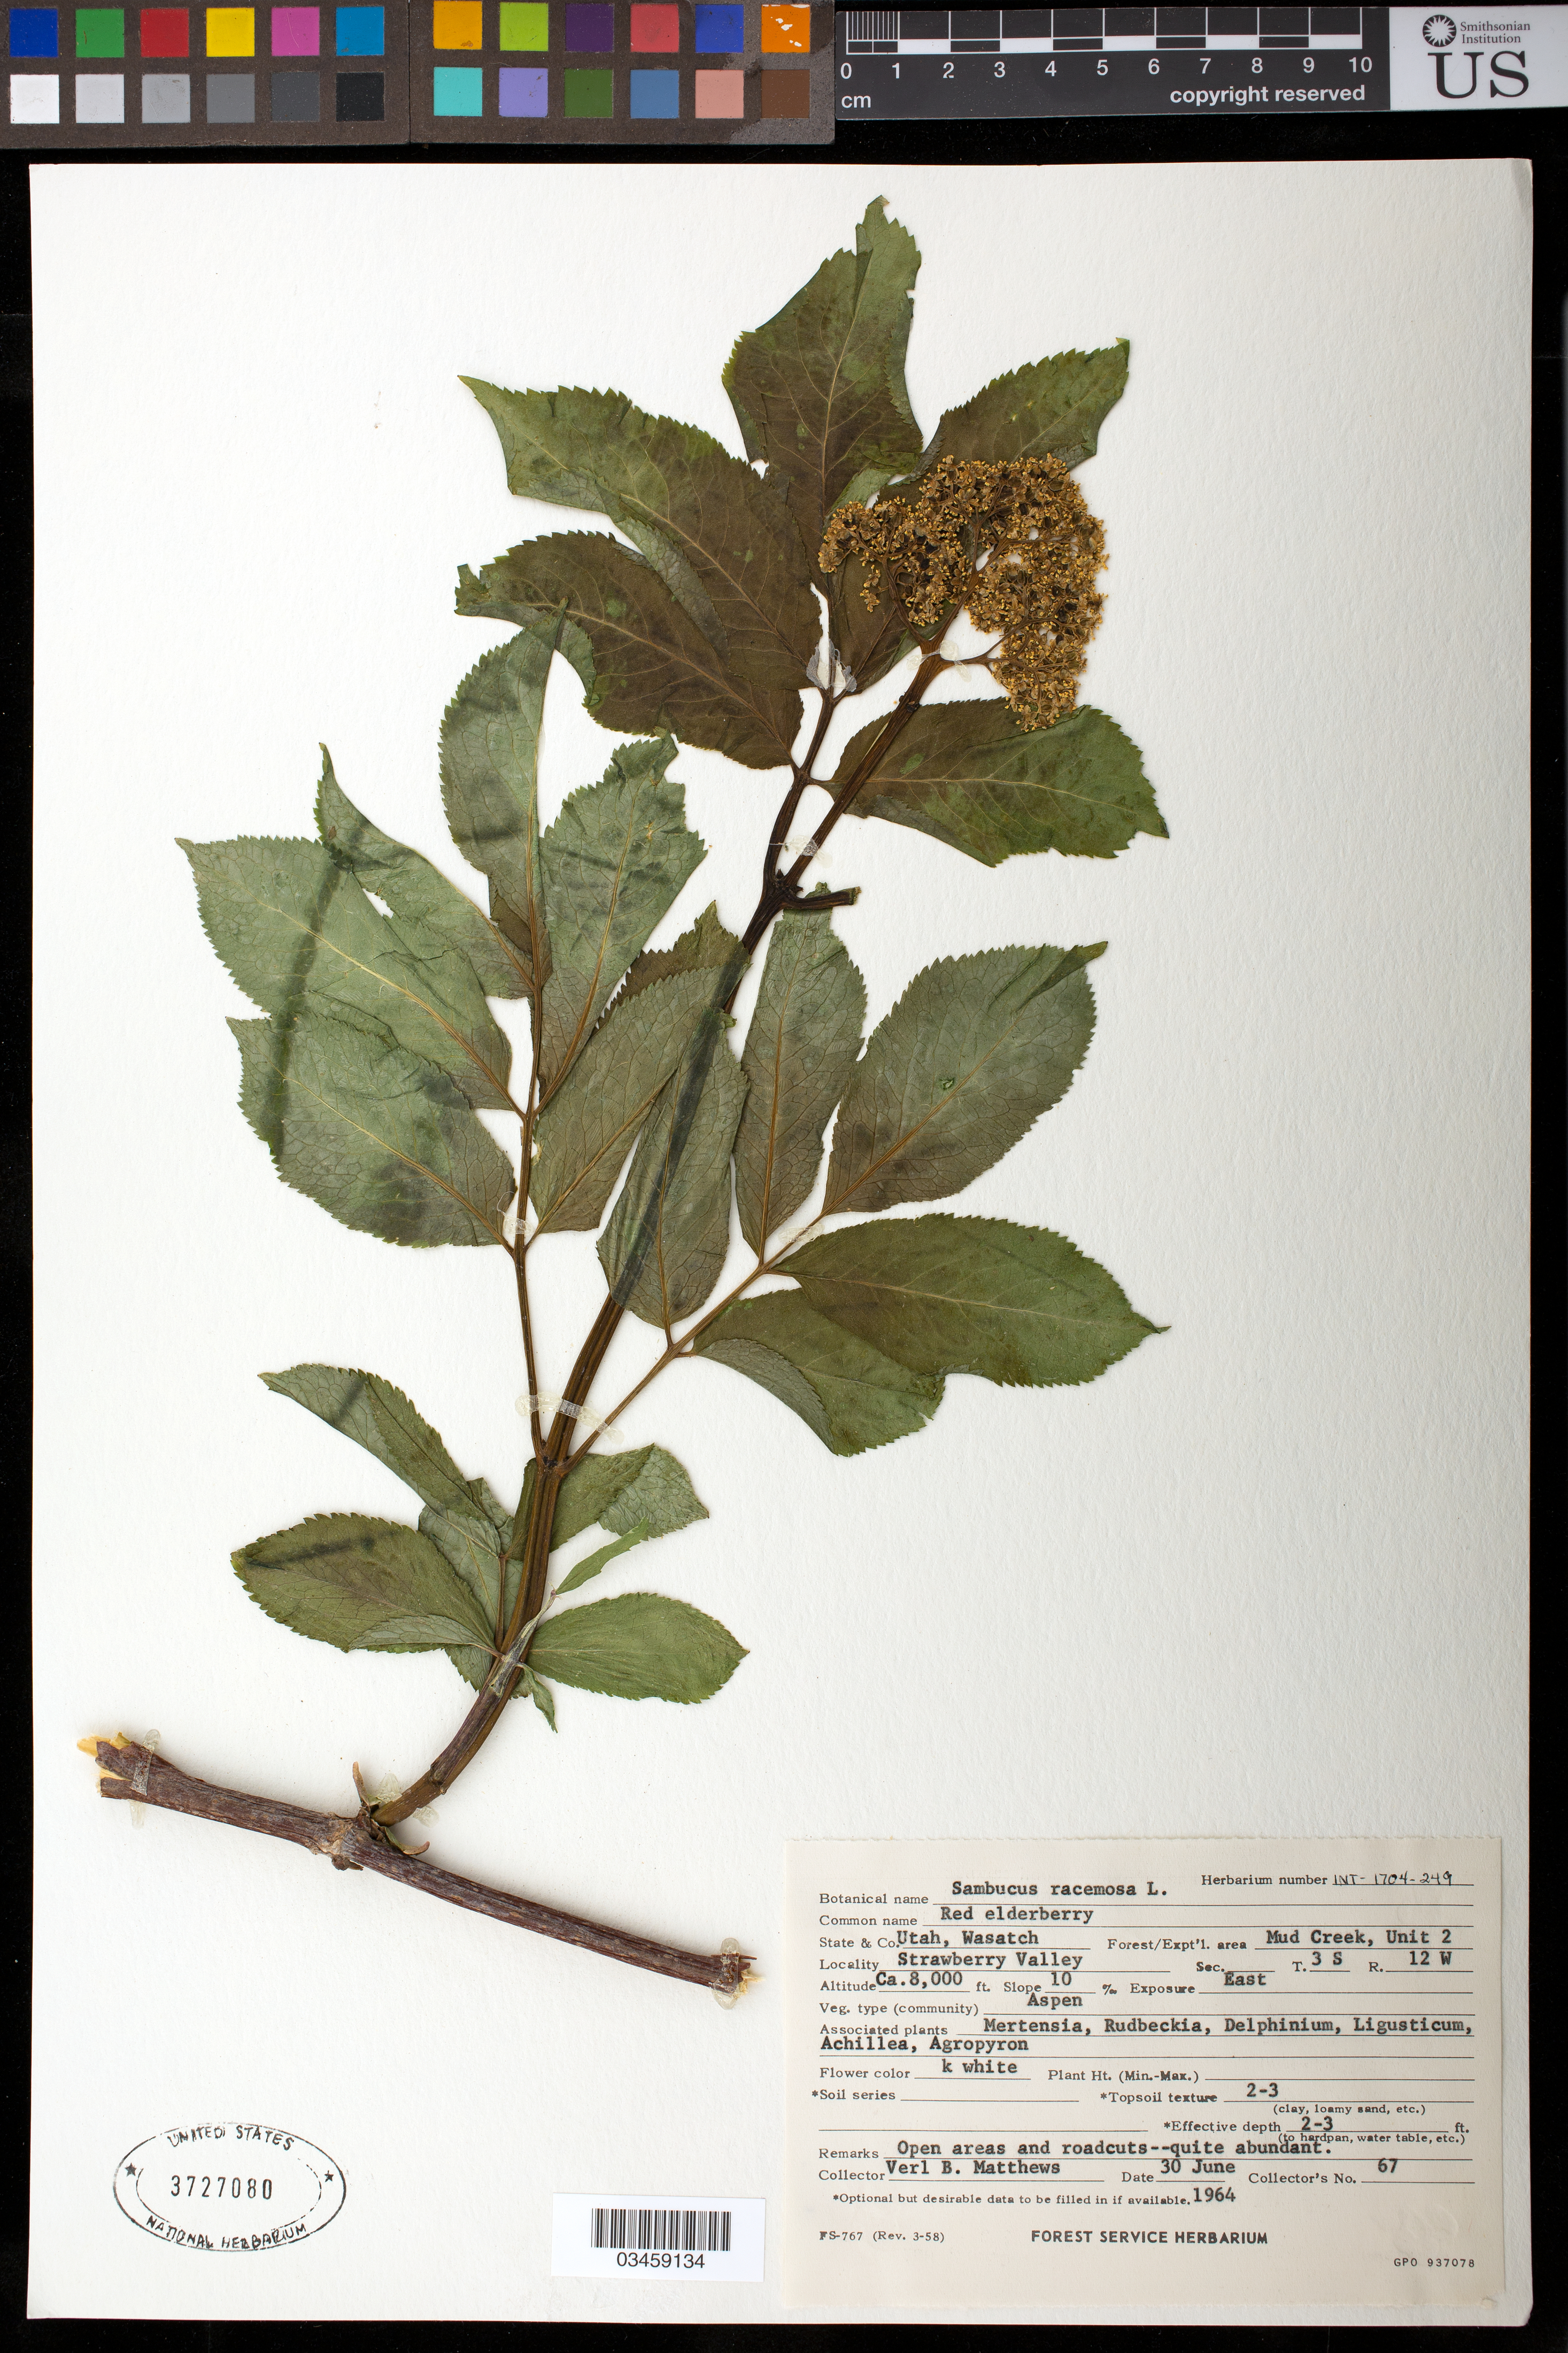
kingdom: Plantae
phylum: Tracheophyta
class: Magnoliopsida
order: Dipsacales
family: Viburnaceae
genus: Sambucus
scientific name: Sambucus racemosa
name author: L.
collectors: V. Matthews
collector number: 67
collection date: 1964-06-30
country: United States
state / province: Utah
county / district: Wasatch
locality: Mud Creek, Strawberry Valley, Unit 2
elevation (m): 2438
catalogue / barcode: US 3727080